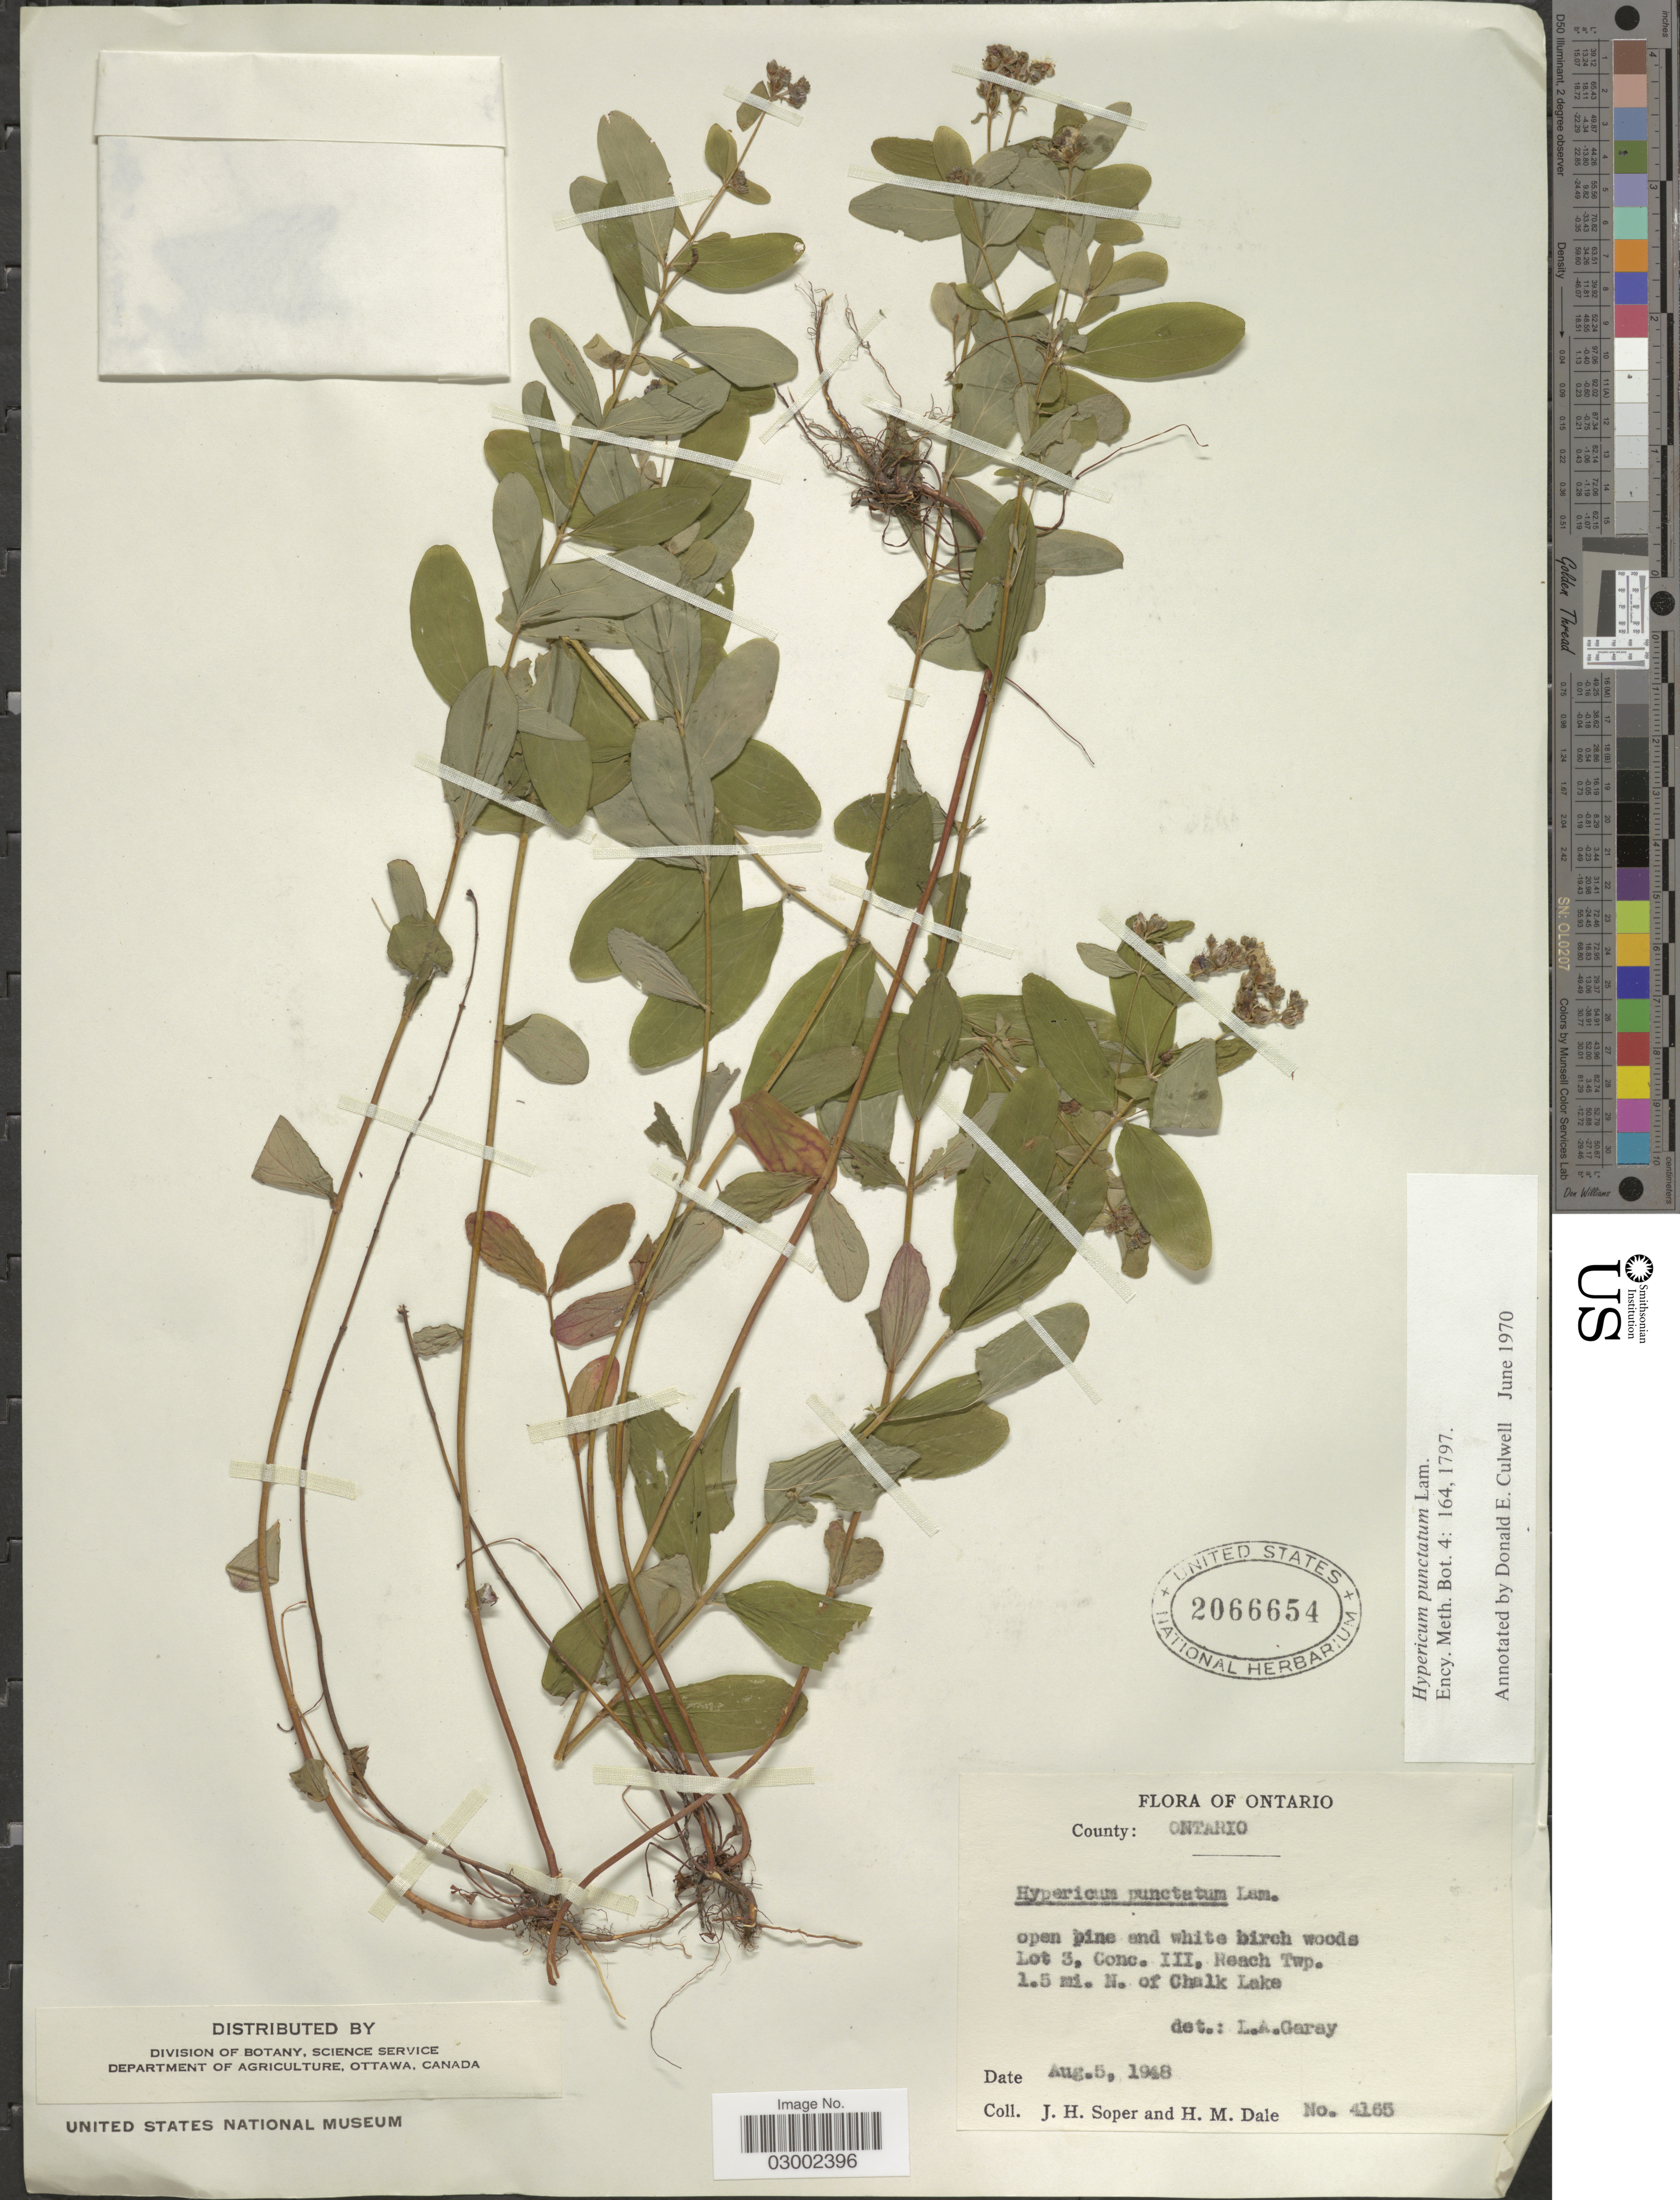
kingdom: Plantae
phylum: Tracheophyta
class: Magnoliopsida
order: Malpighiales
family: Hypericaceae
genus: Hypericum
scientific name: Hypericum punctatum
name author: Lam.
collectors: J. H. Soper & H. M. Dale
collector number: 4165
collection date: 1948-08-05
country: Canada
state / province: Ontario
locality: County: Ontario. Lot 3, Conc. III, Reach Twp. 1.5 mi. N. of Chalk Lake.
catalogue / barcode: US 2066654